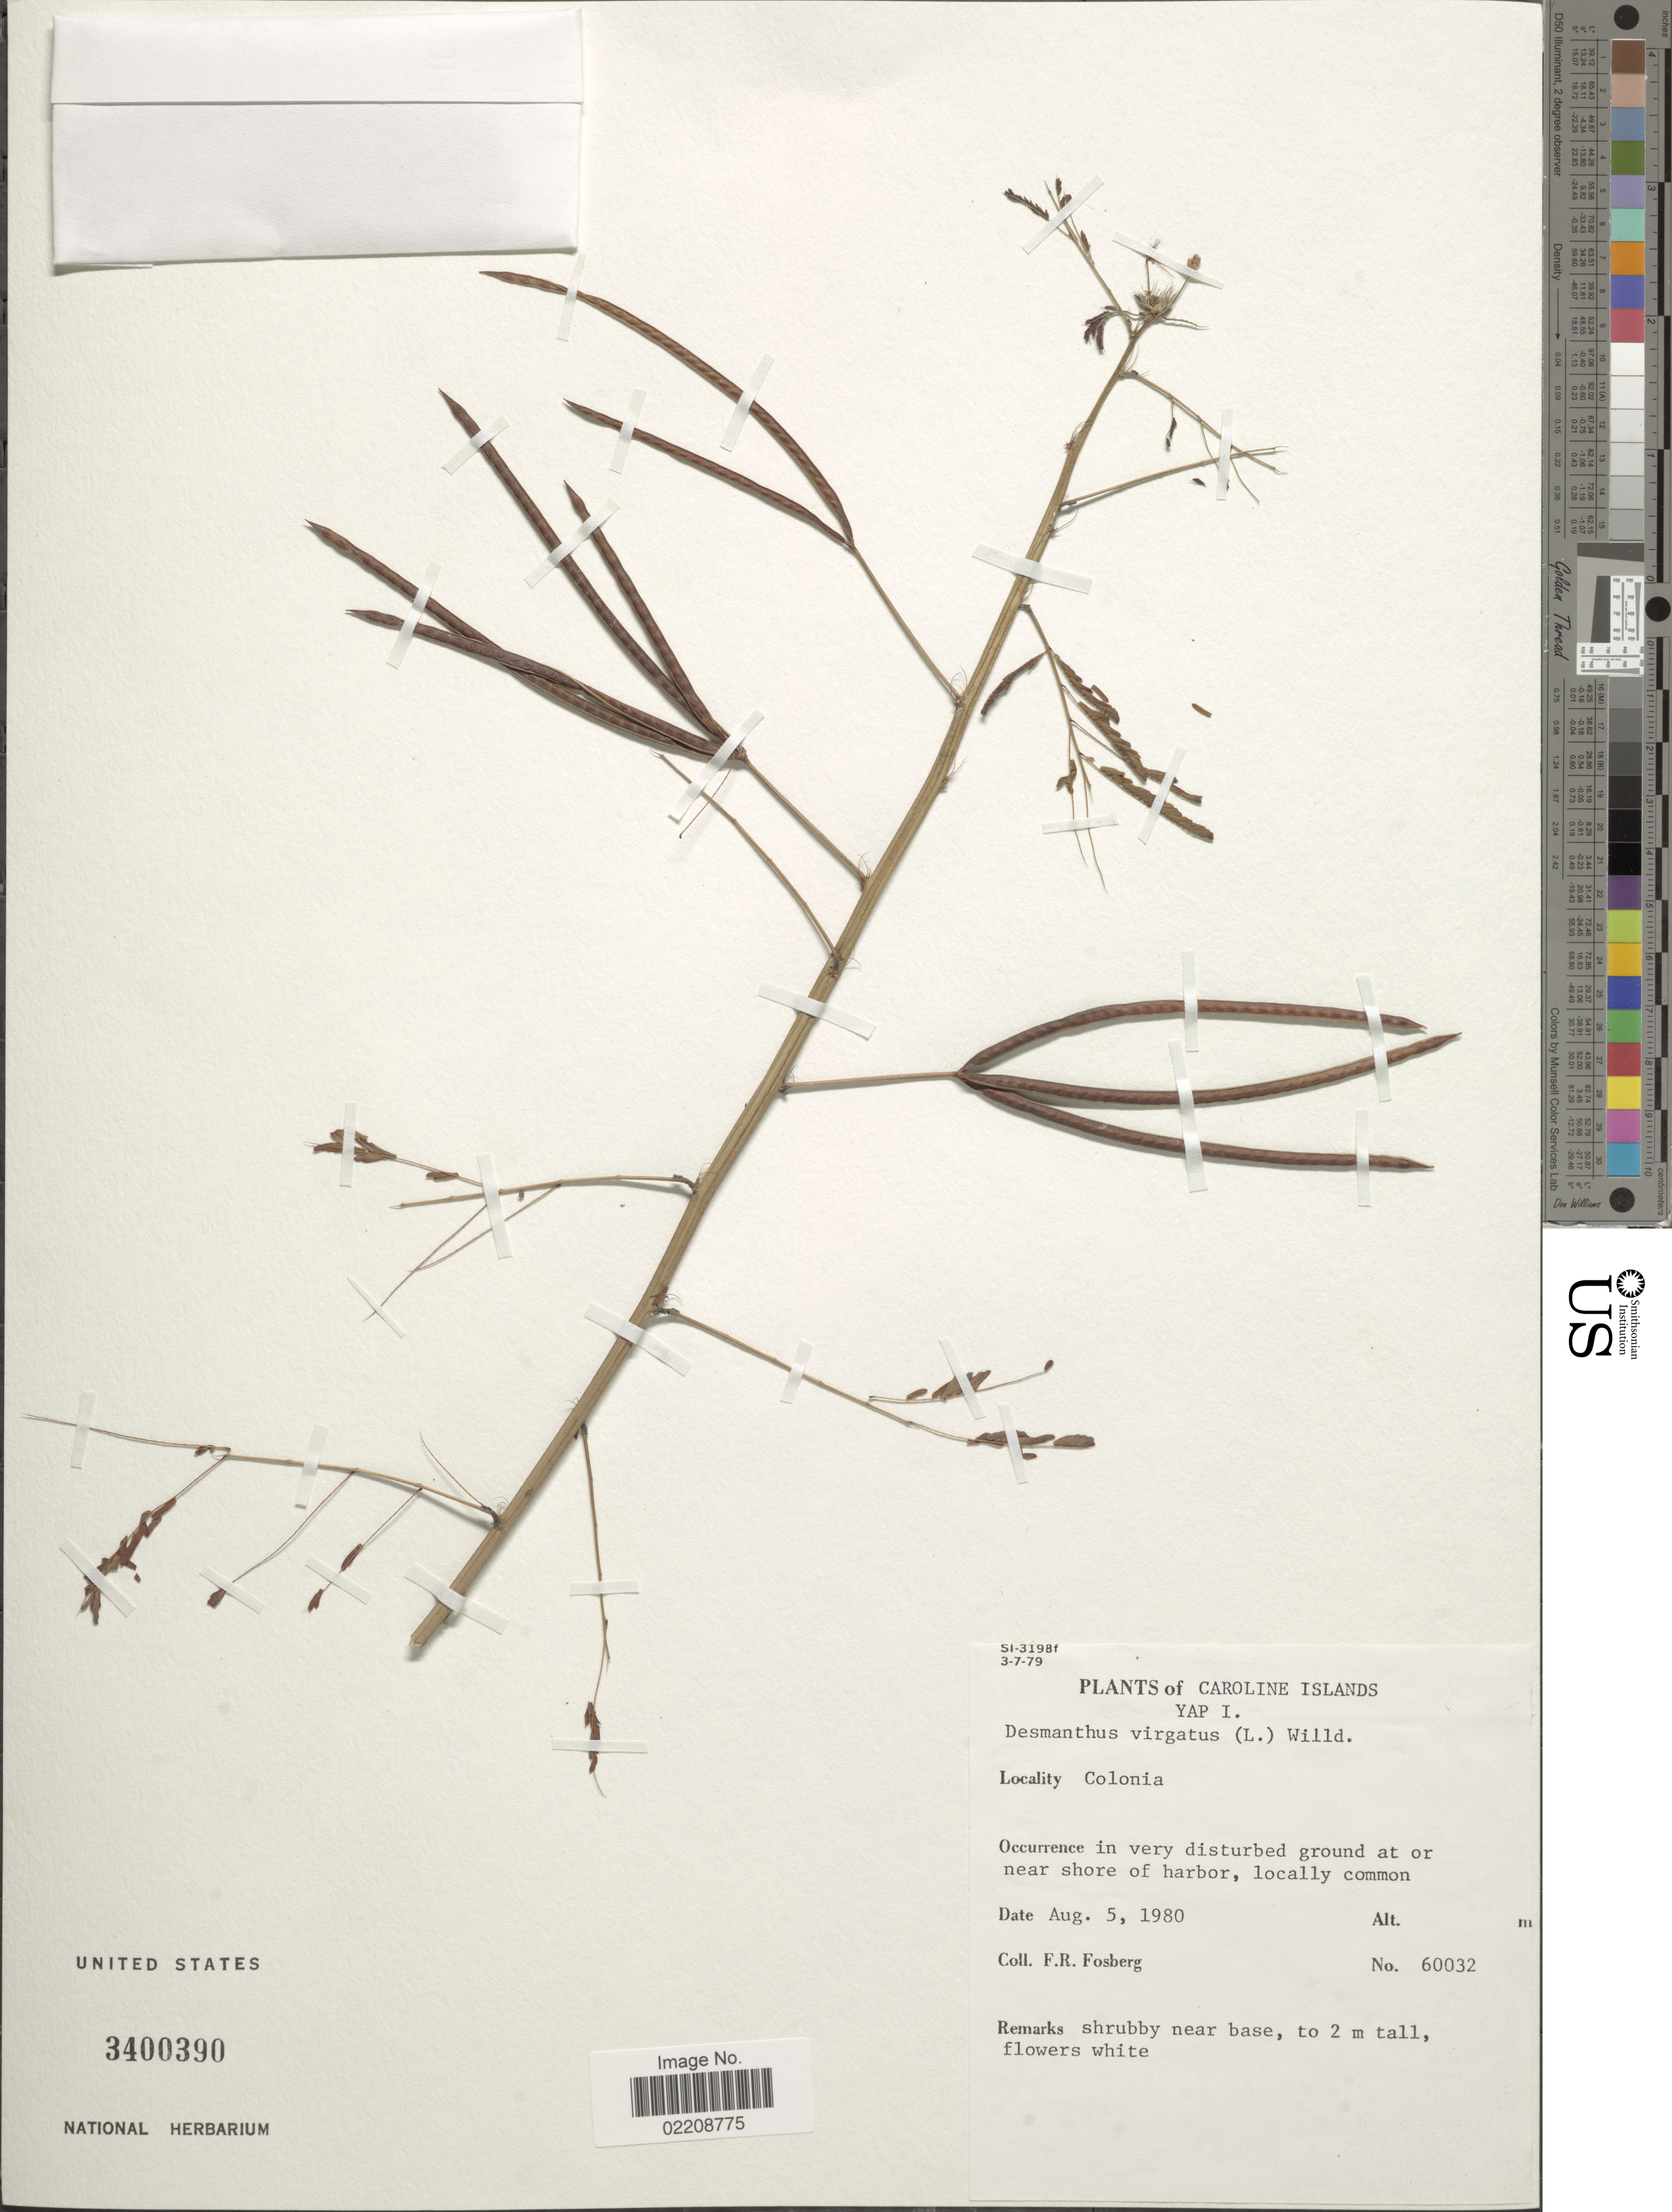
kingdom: Plantae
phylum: Tracheophyta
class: Magnoliopsida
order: Fabales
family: Fabaceae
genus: Desmanthus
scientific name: Desmanthus pernambucanus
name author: (L.) Thell.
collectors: F. R. Fosberg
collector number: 60032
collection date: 1980-08-05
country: Micronesia, Federated States of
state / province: Yap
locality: Caroline Islands, Yap I., Colonia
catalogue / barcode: US 3400390